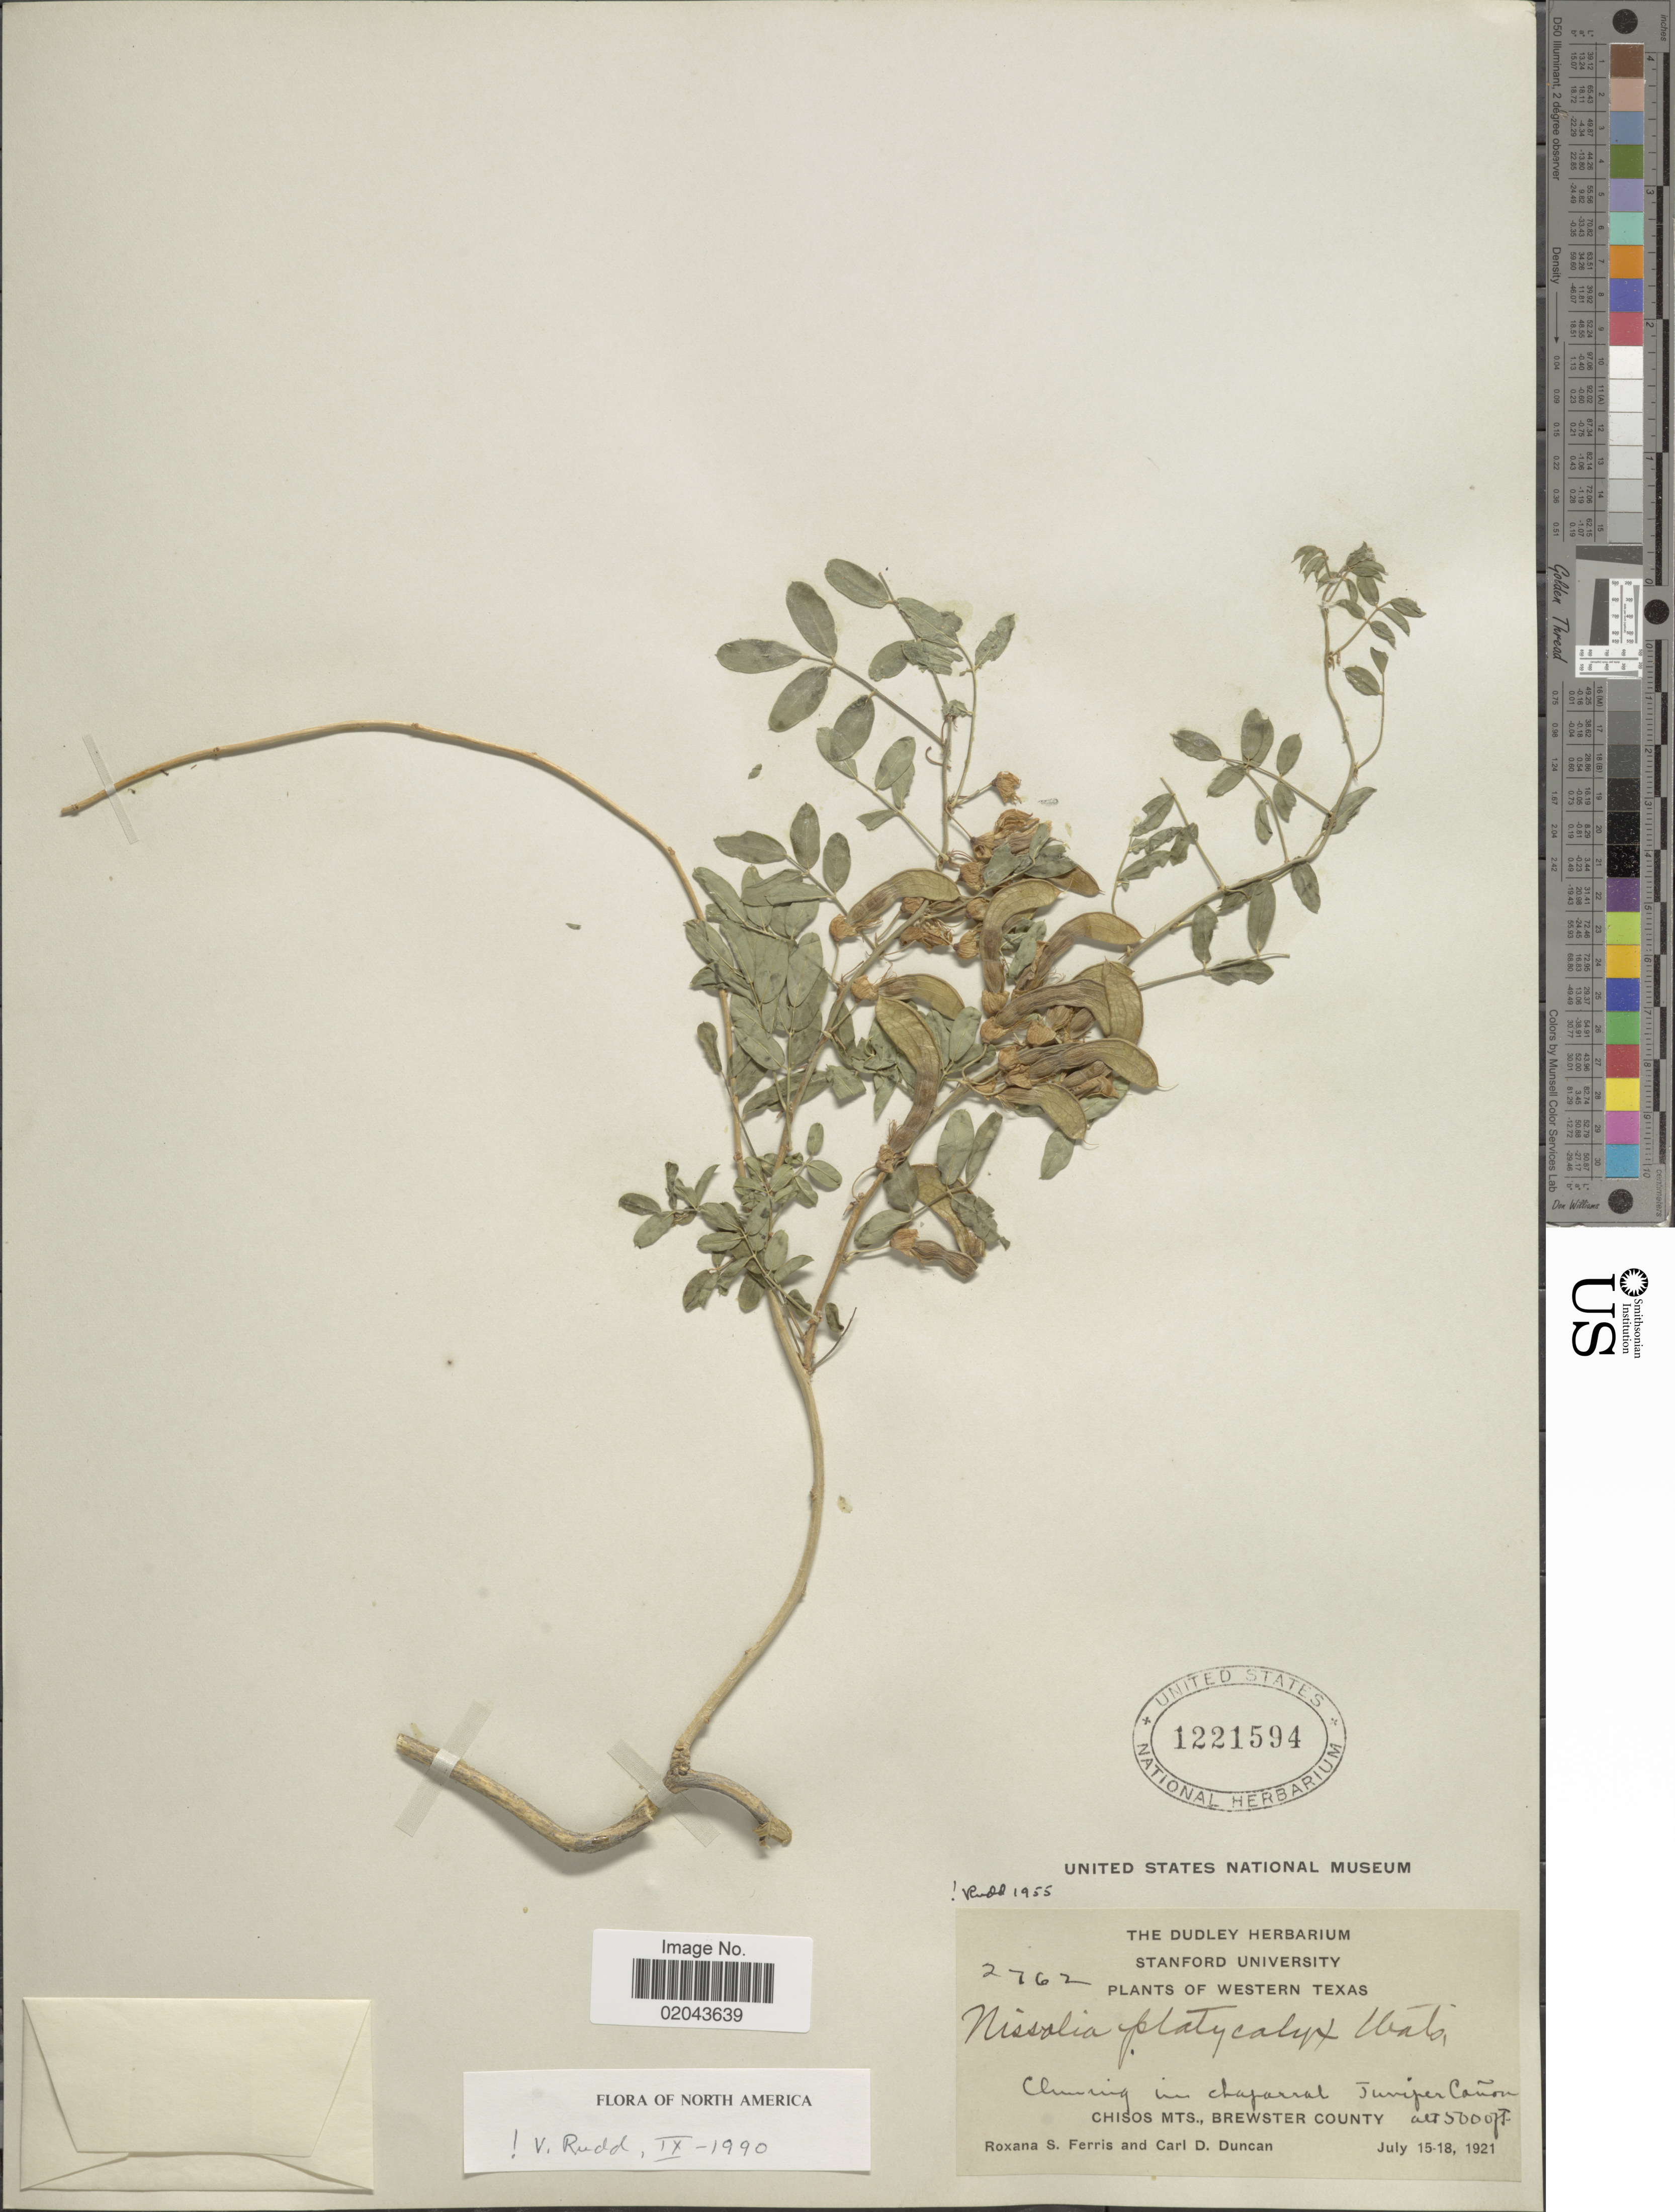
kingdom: Plantae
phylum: Tracheophyta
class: Magnoliopsida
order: Fabales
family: Fabaceae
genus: Nissolia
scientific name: Nissolia platycalyx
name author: S. Watson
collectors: R. S. Ferris & C. Duncan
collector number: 2762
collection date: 1921-07-15/1921-07-18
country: United States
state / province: Texas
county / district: Brewster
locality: Western Texas, Clearing in chaparral, Juniper Cañon, Chisos Mts., Brewster County.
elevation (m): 1524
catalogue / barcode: US 1221594